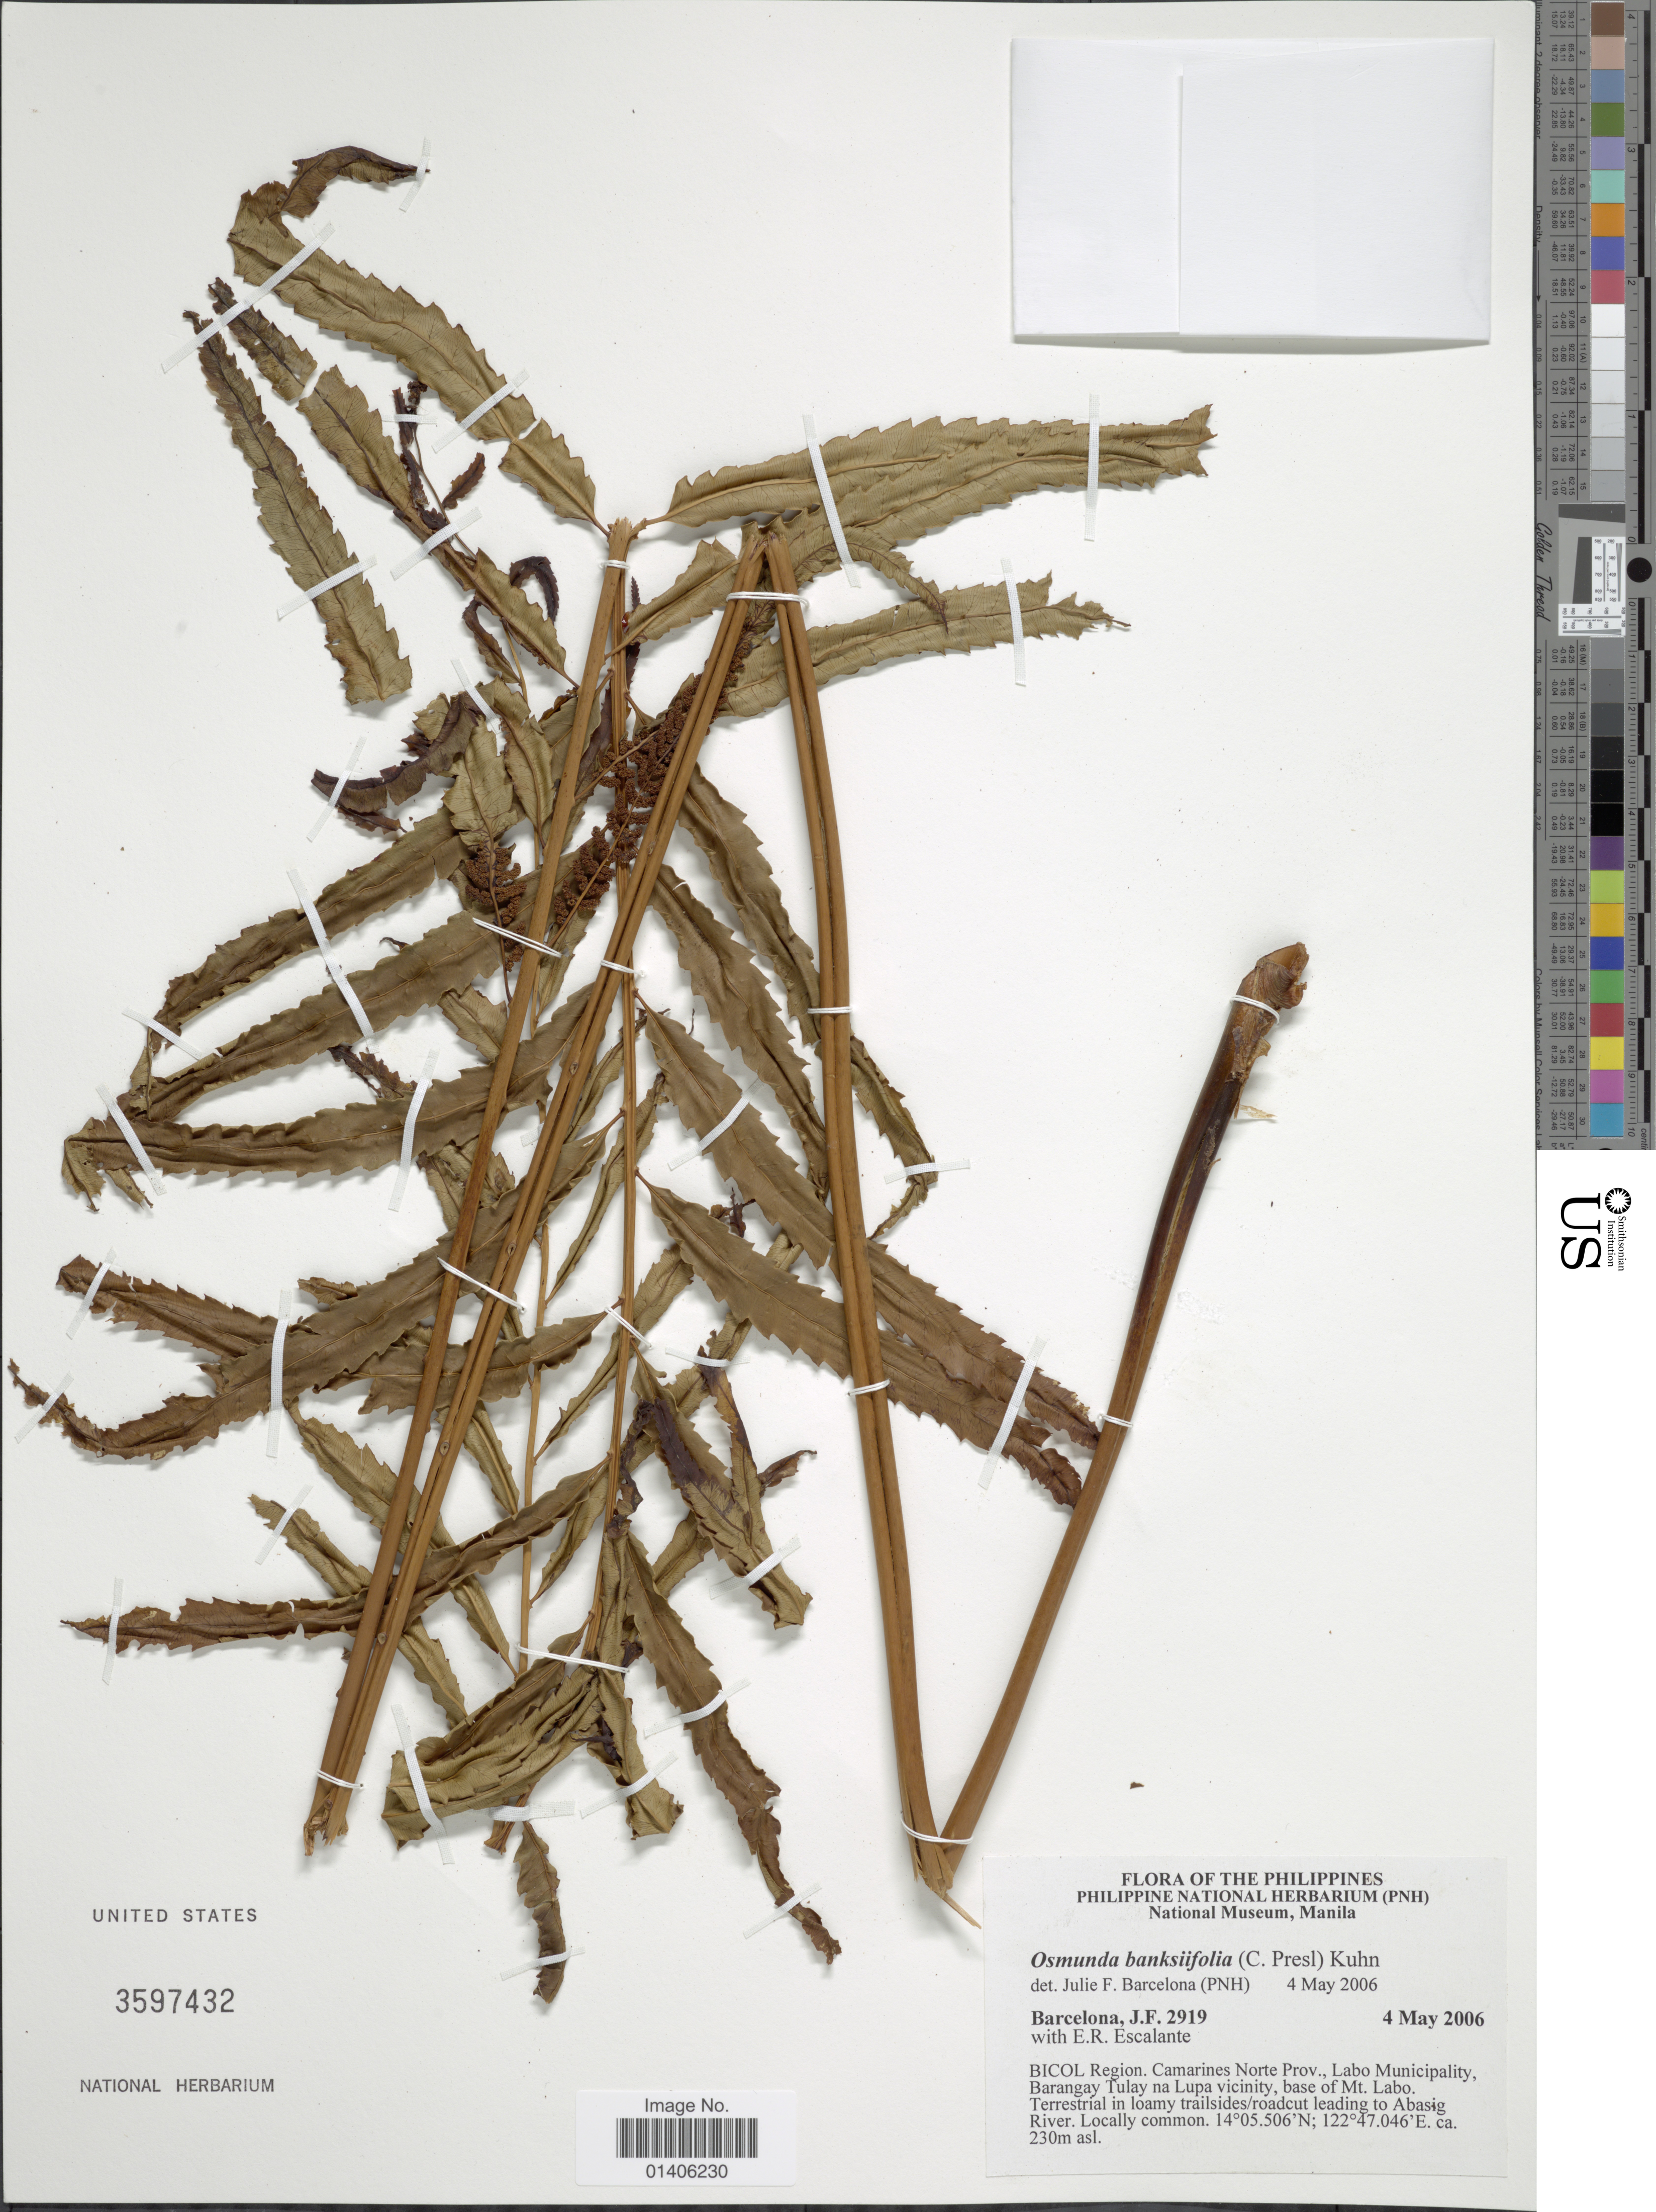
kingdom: Plantae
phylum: Tracheophyta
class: Polypodiopsida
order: Osmundales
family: Osmundaceae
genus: Osmunda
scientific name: Osmunda banksiifolia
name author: (C. Presl) Kuhn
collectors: J. F. Barcelona & E. Escalante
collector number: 2919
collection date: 2006-05-04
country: Philippines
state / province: Bicol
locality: Bicol egion. Camarines Norte Prov., Labo Municipality, Barrangay, Tulay na Lupa vicinity, base of Mt Labo. Terrestial in loamy trailsides/roadcut leading to Abasig River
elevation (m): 230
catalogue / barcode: US 3597432